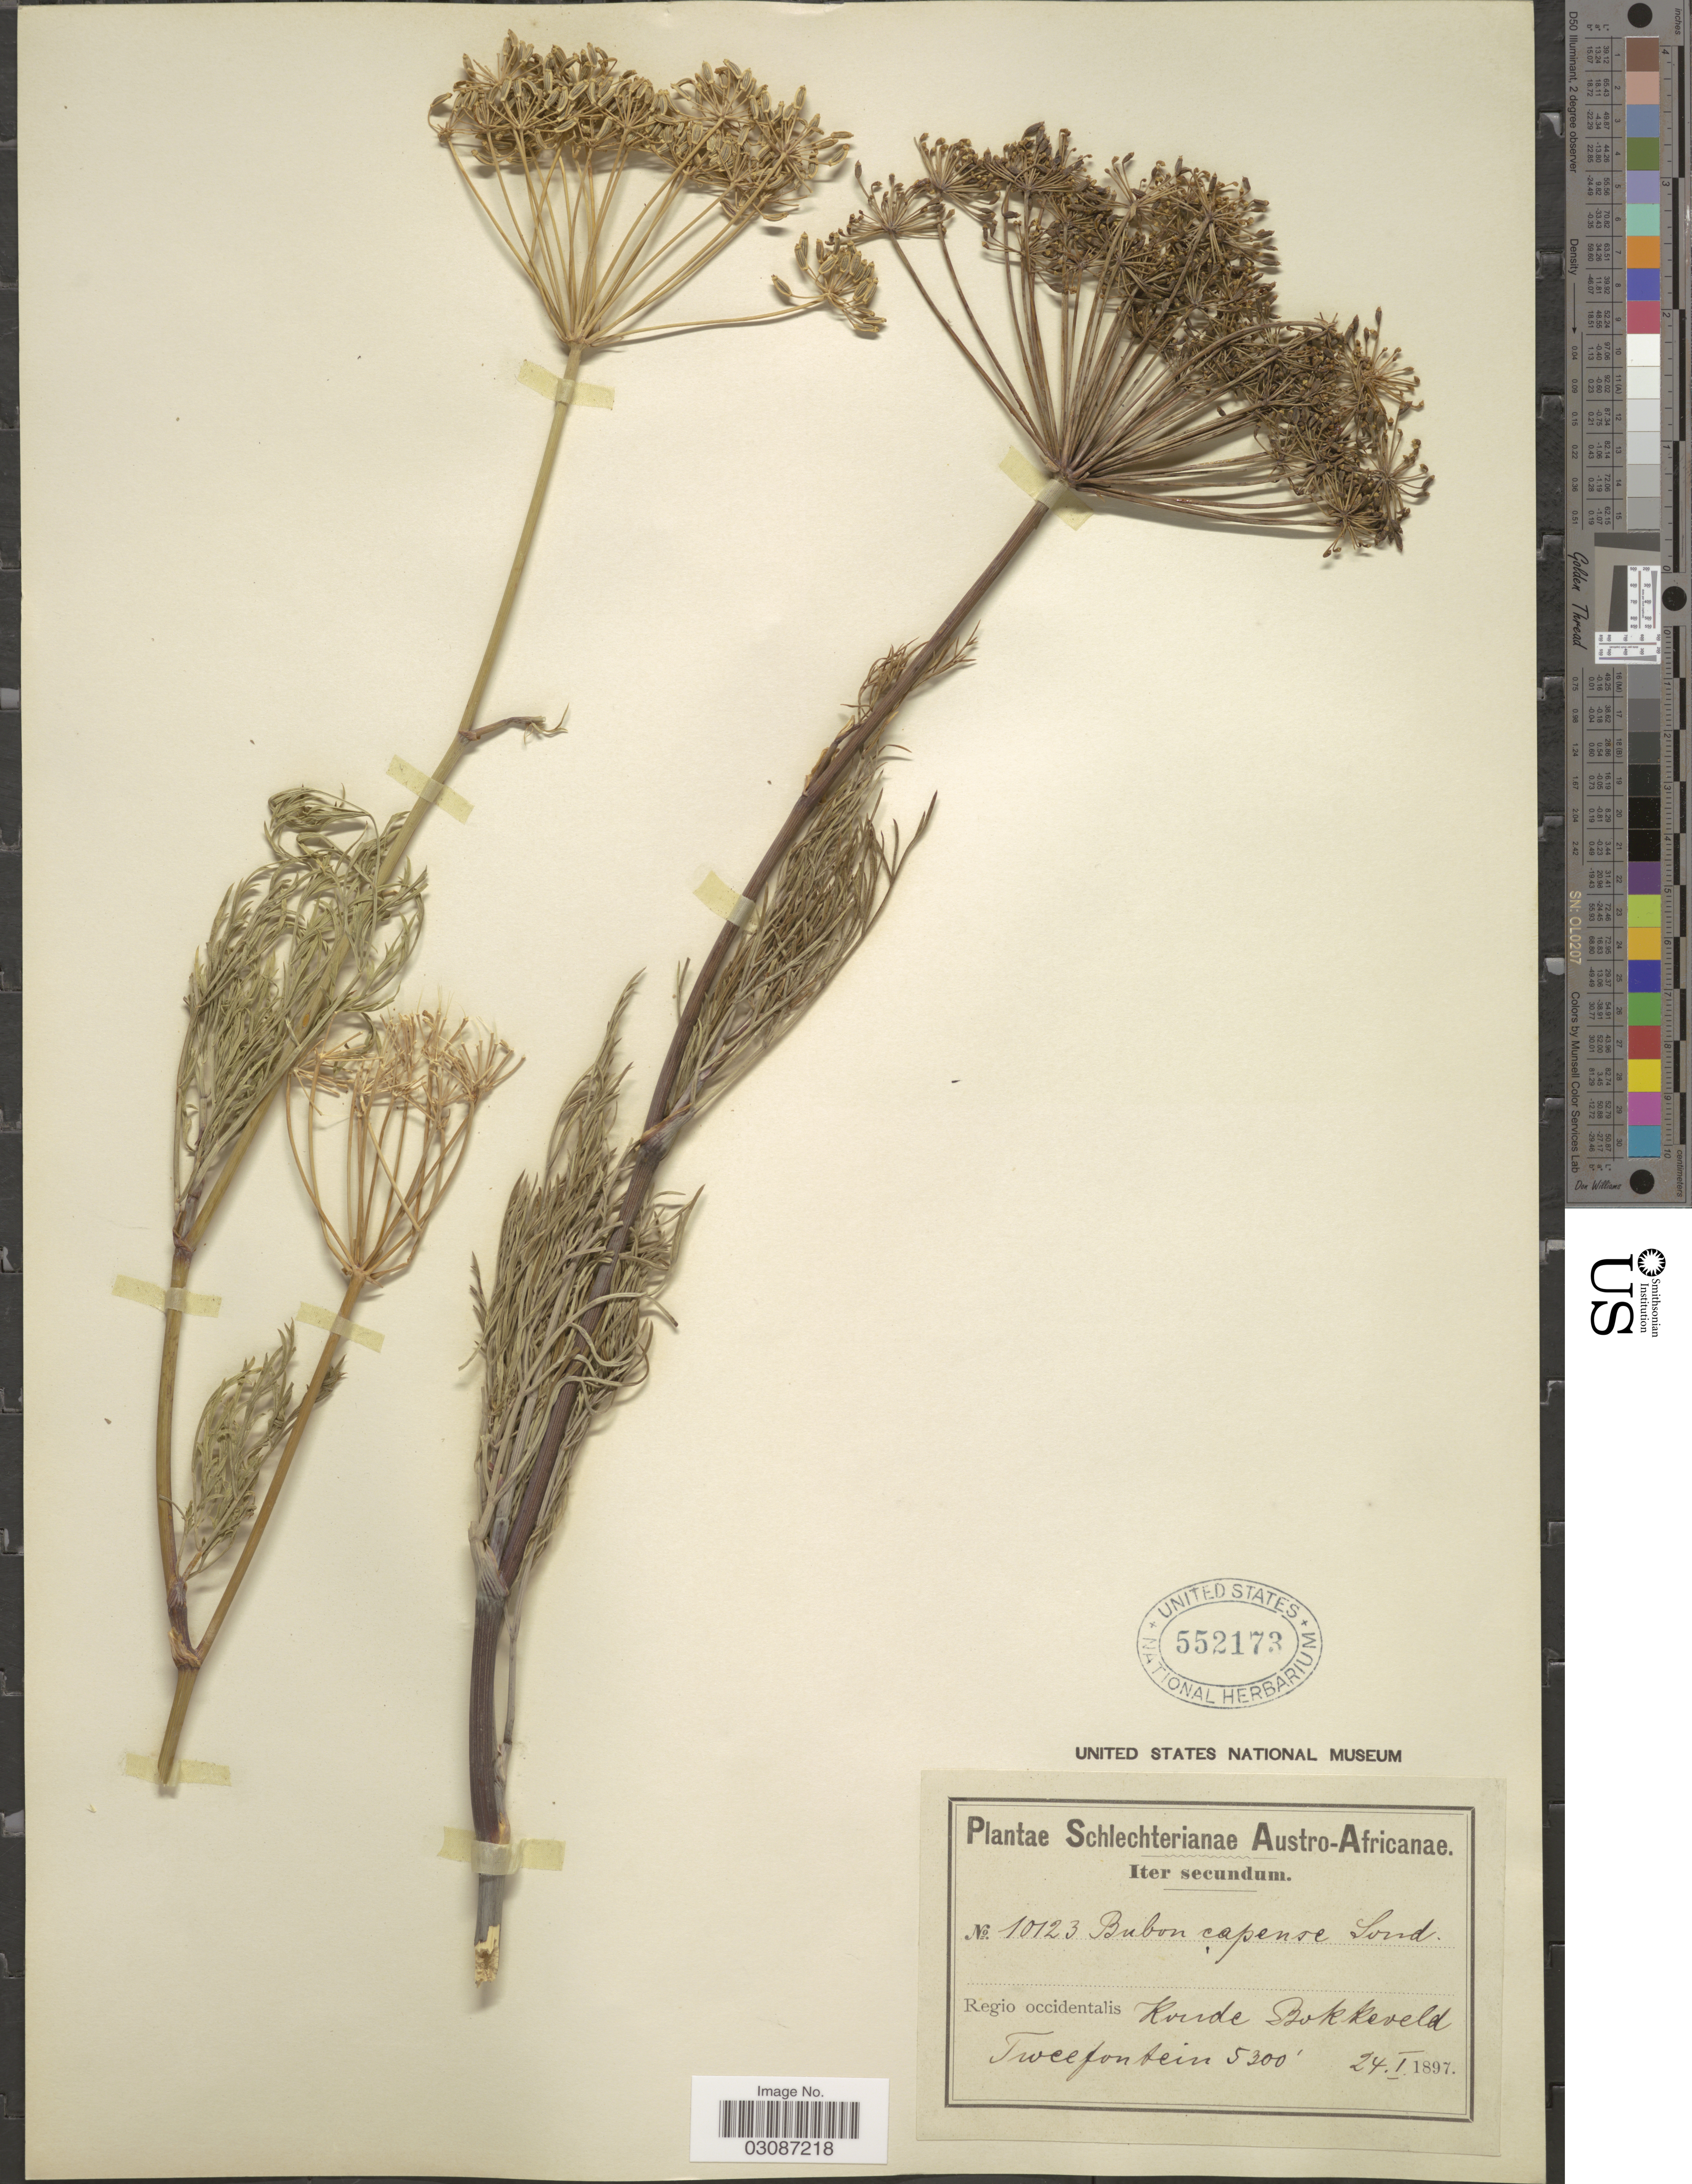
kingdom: Plantae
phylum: Tracheophyta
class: Magnoliopsida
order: Apiales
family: Apiaceae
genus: Seseli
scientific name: Seseli sp.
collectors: Schlechter, --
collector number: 10123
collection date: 1897-01-24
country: South Africa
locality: Austro-Africanae. Regio occidentalis. Koude Bokkeveld. Tweefontein.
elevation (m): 1615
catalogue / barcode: US 552173